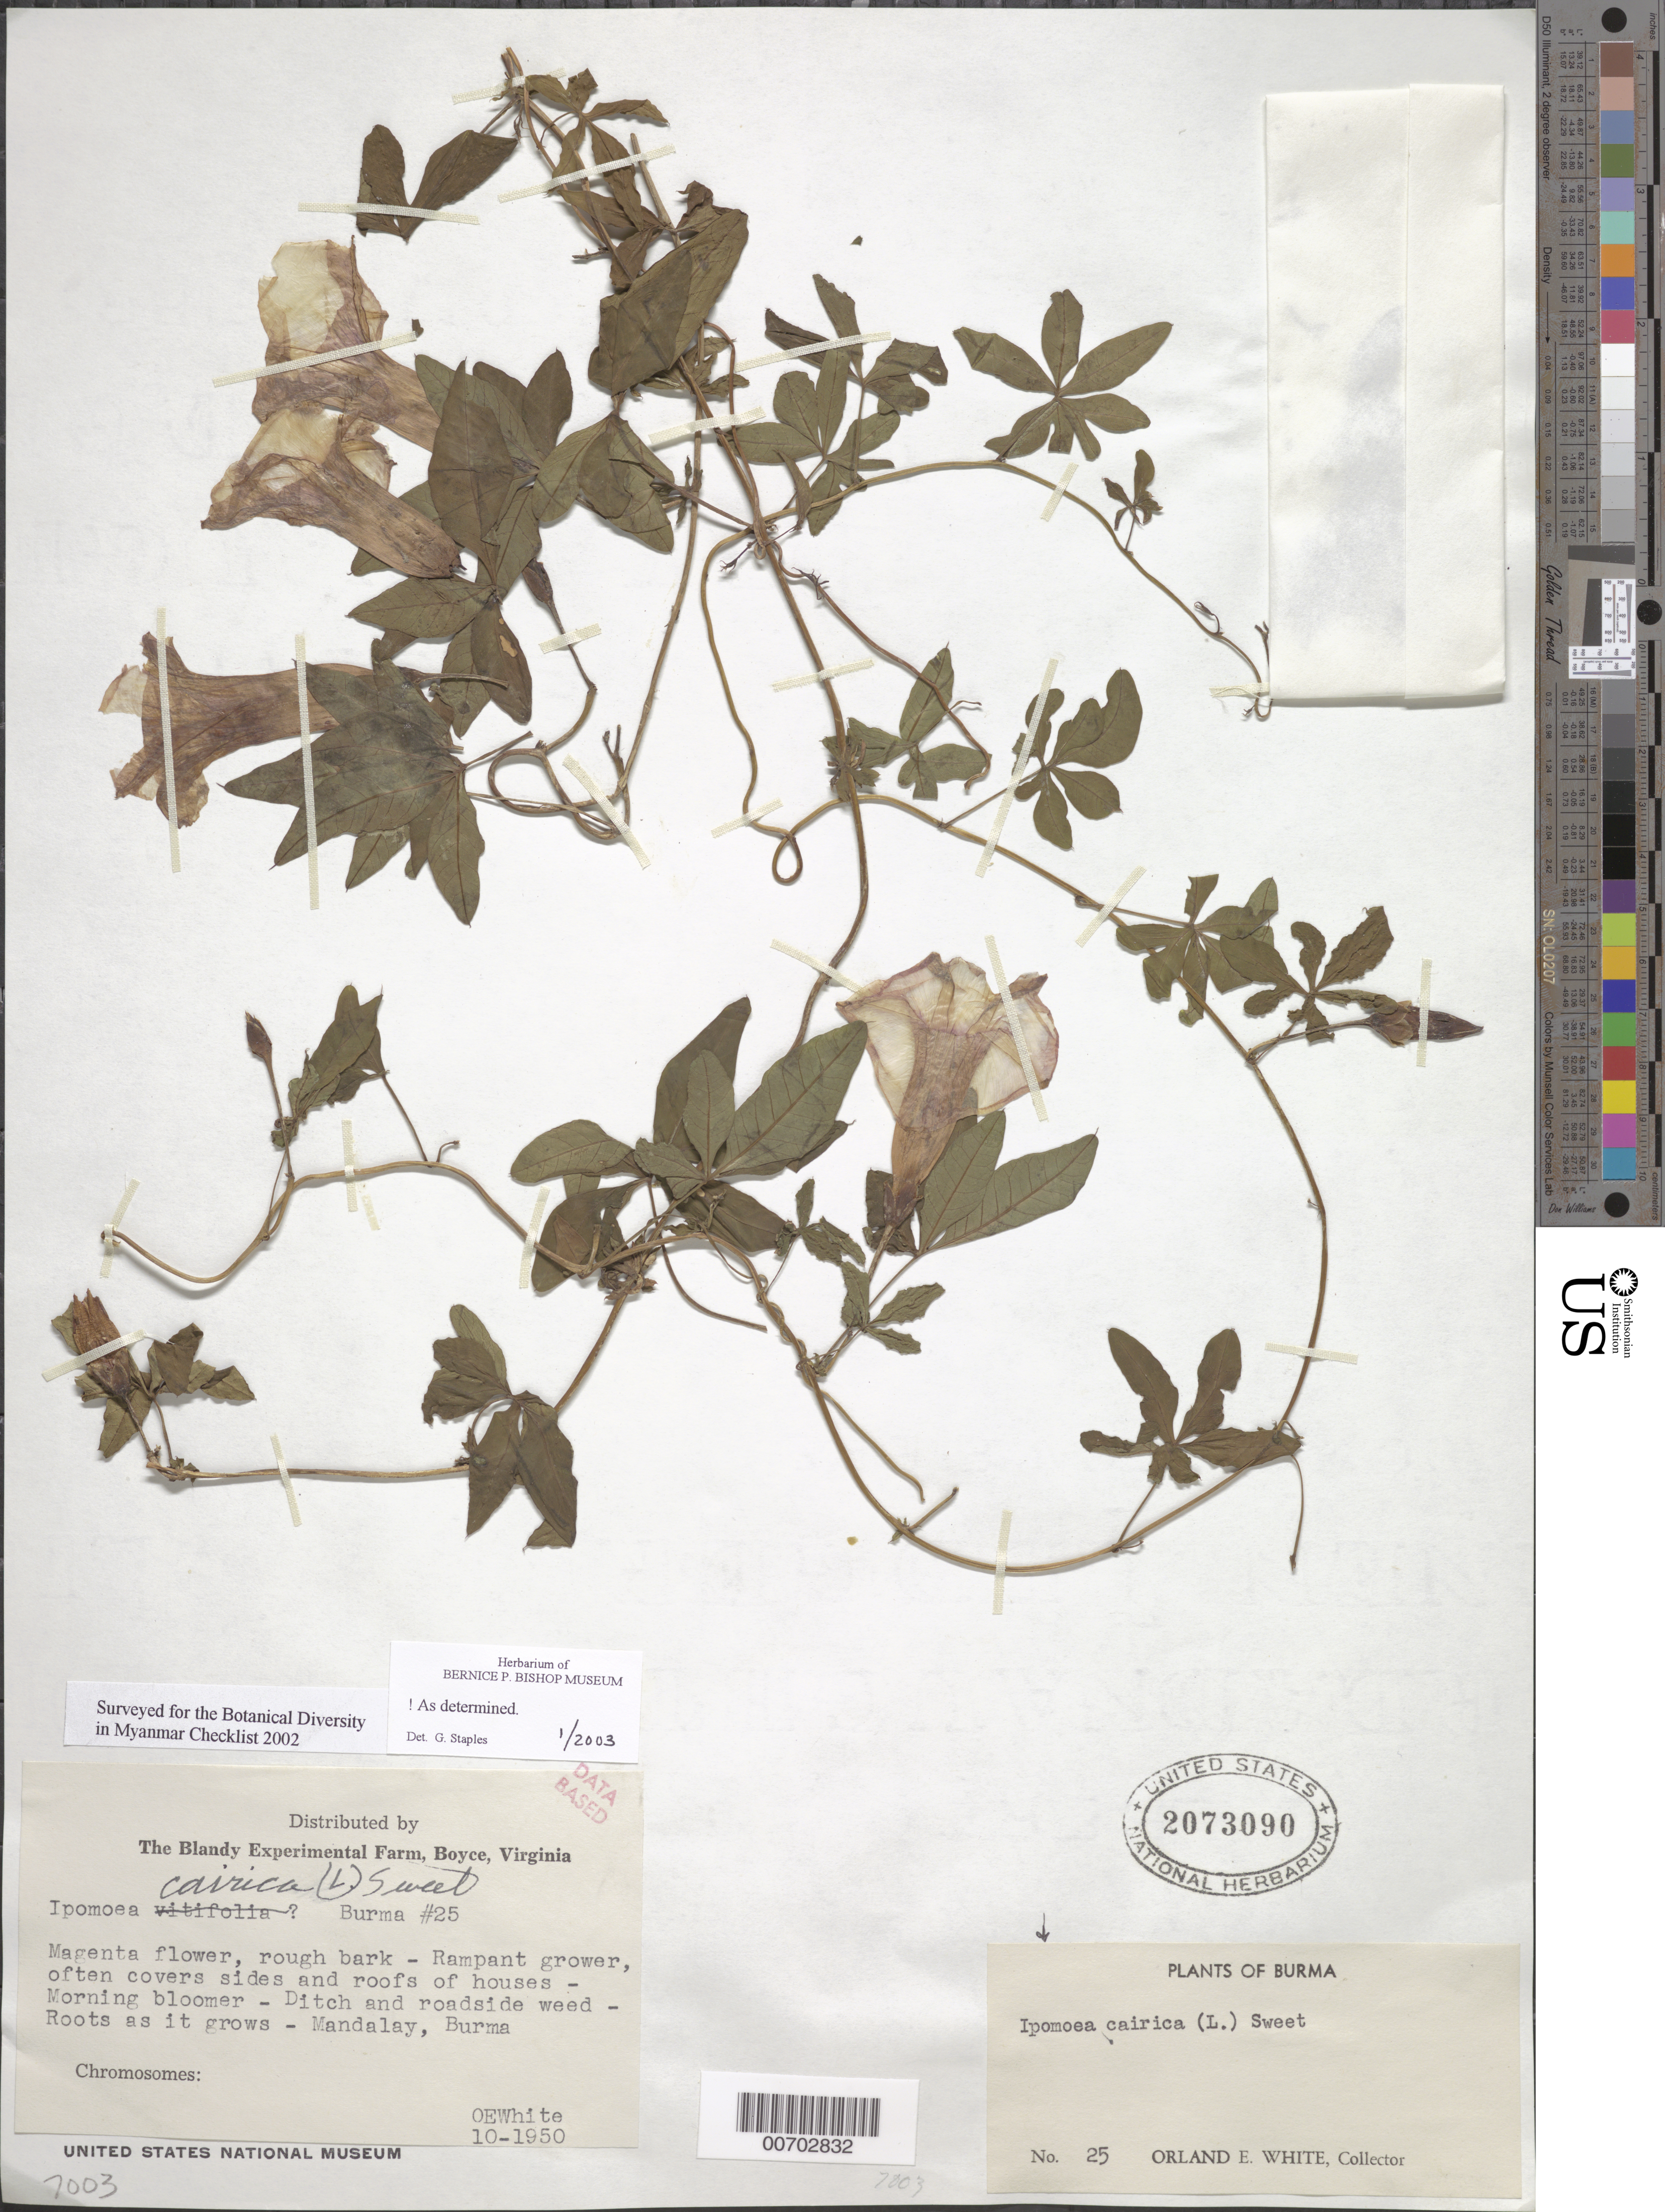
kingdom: Plantae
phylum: Tracheophyta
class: Magnoliopsida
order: Solanales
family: Convolvulaceae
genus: Ipomoea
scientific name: Ipomoea cairica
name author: (L.) Sweet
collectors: O. E. White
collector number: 25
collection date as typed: Oct 1950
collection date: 1950-10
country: Myanmar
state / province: Mandalay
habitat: Ditch, roadside weed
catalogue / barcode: US 2073090